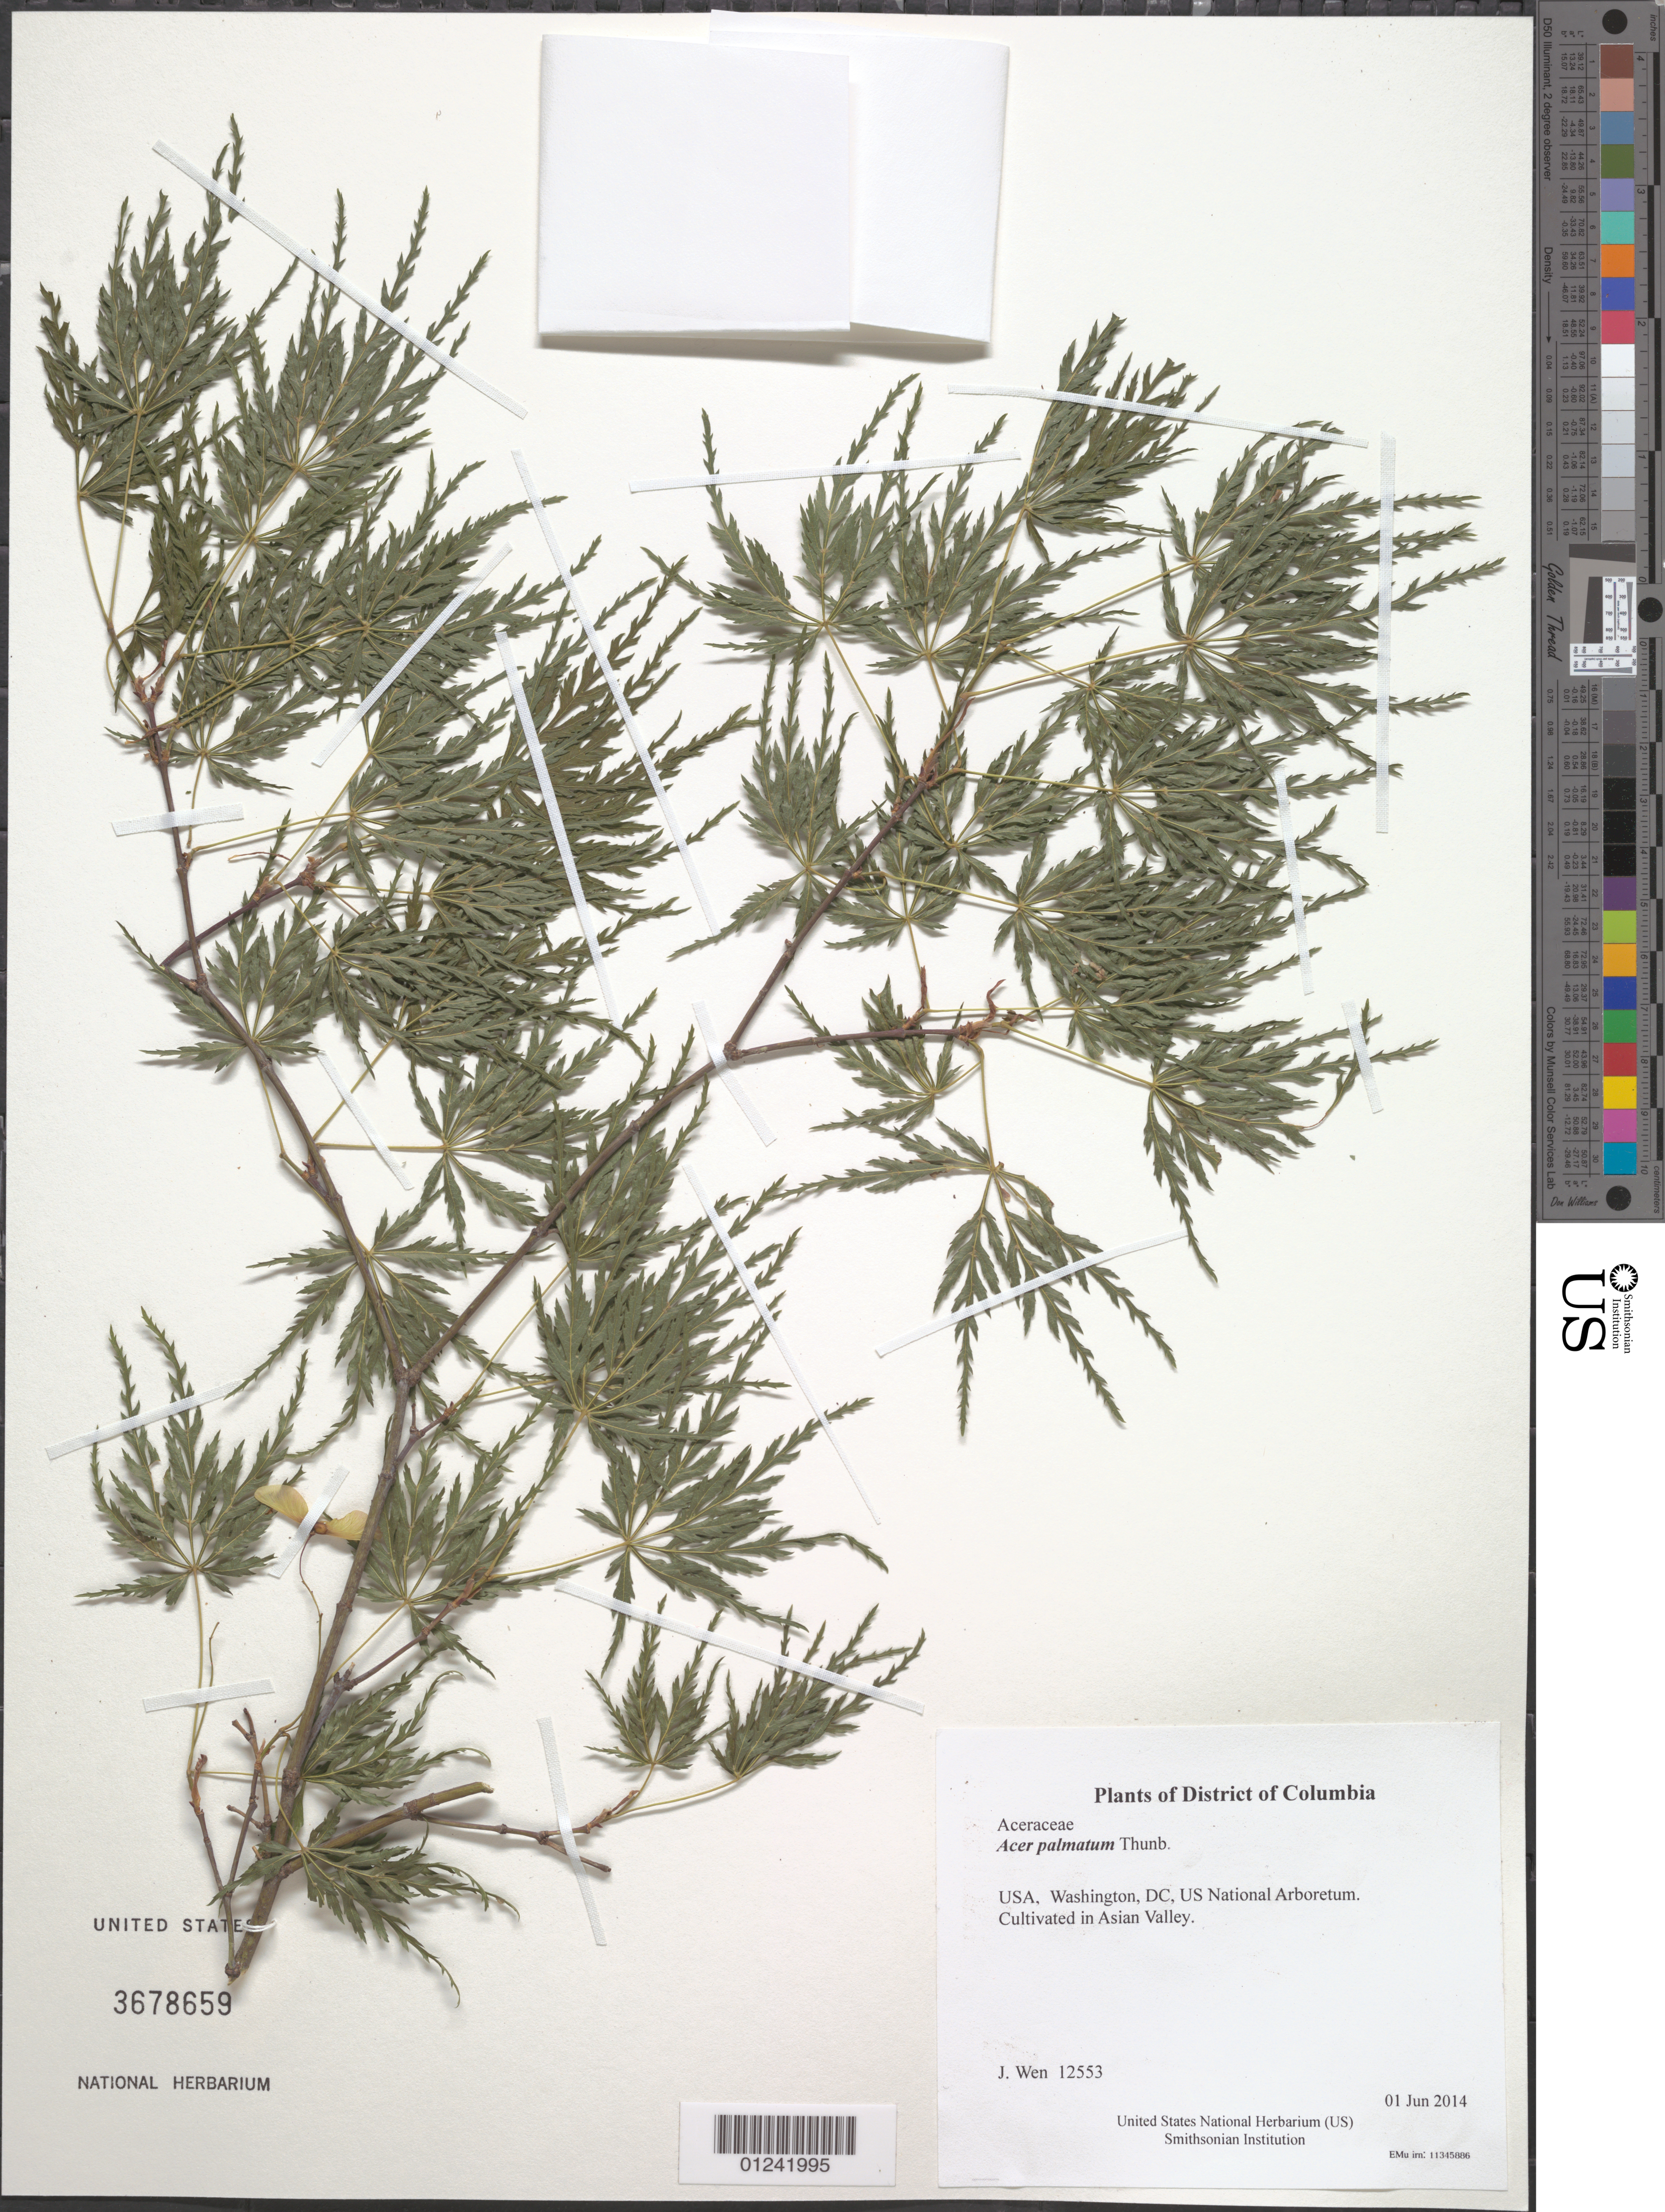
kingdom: Plantae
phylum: Tracheophyta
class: Magnoliopsida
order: Sapindales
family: Sapindaceae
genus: Acer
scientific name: Acer palmatum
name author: Thunb.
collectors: J. Wen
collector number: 12553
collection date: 2014-06-01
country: United States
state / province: District of Columbia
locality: US National Arboretum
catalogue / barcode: US 3678659